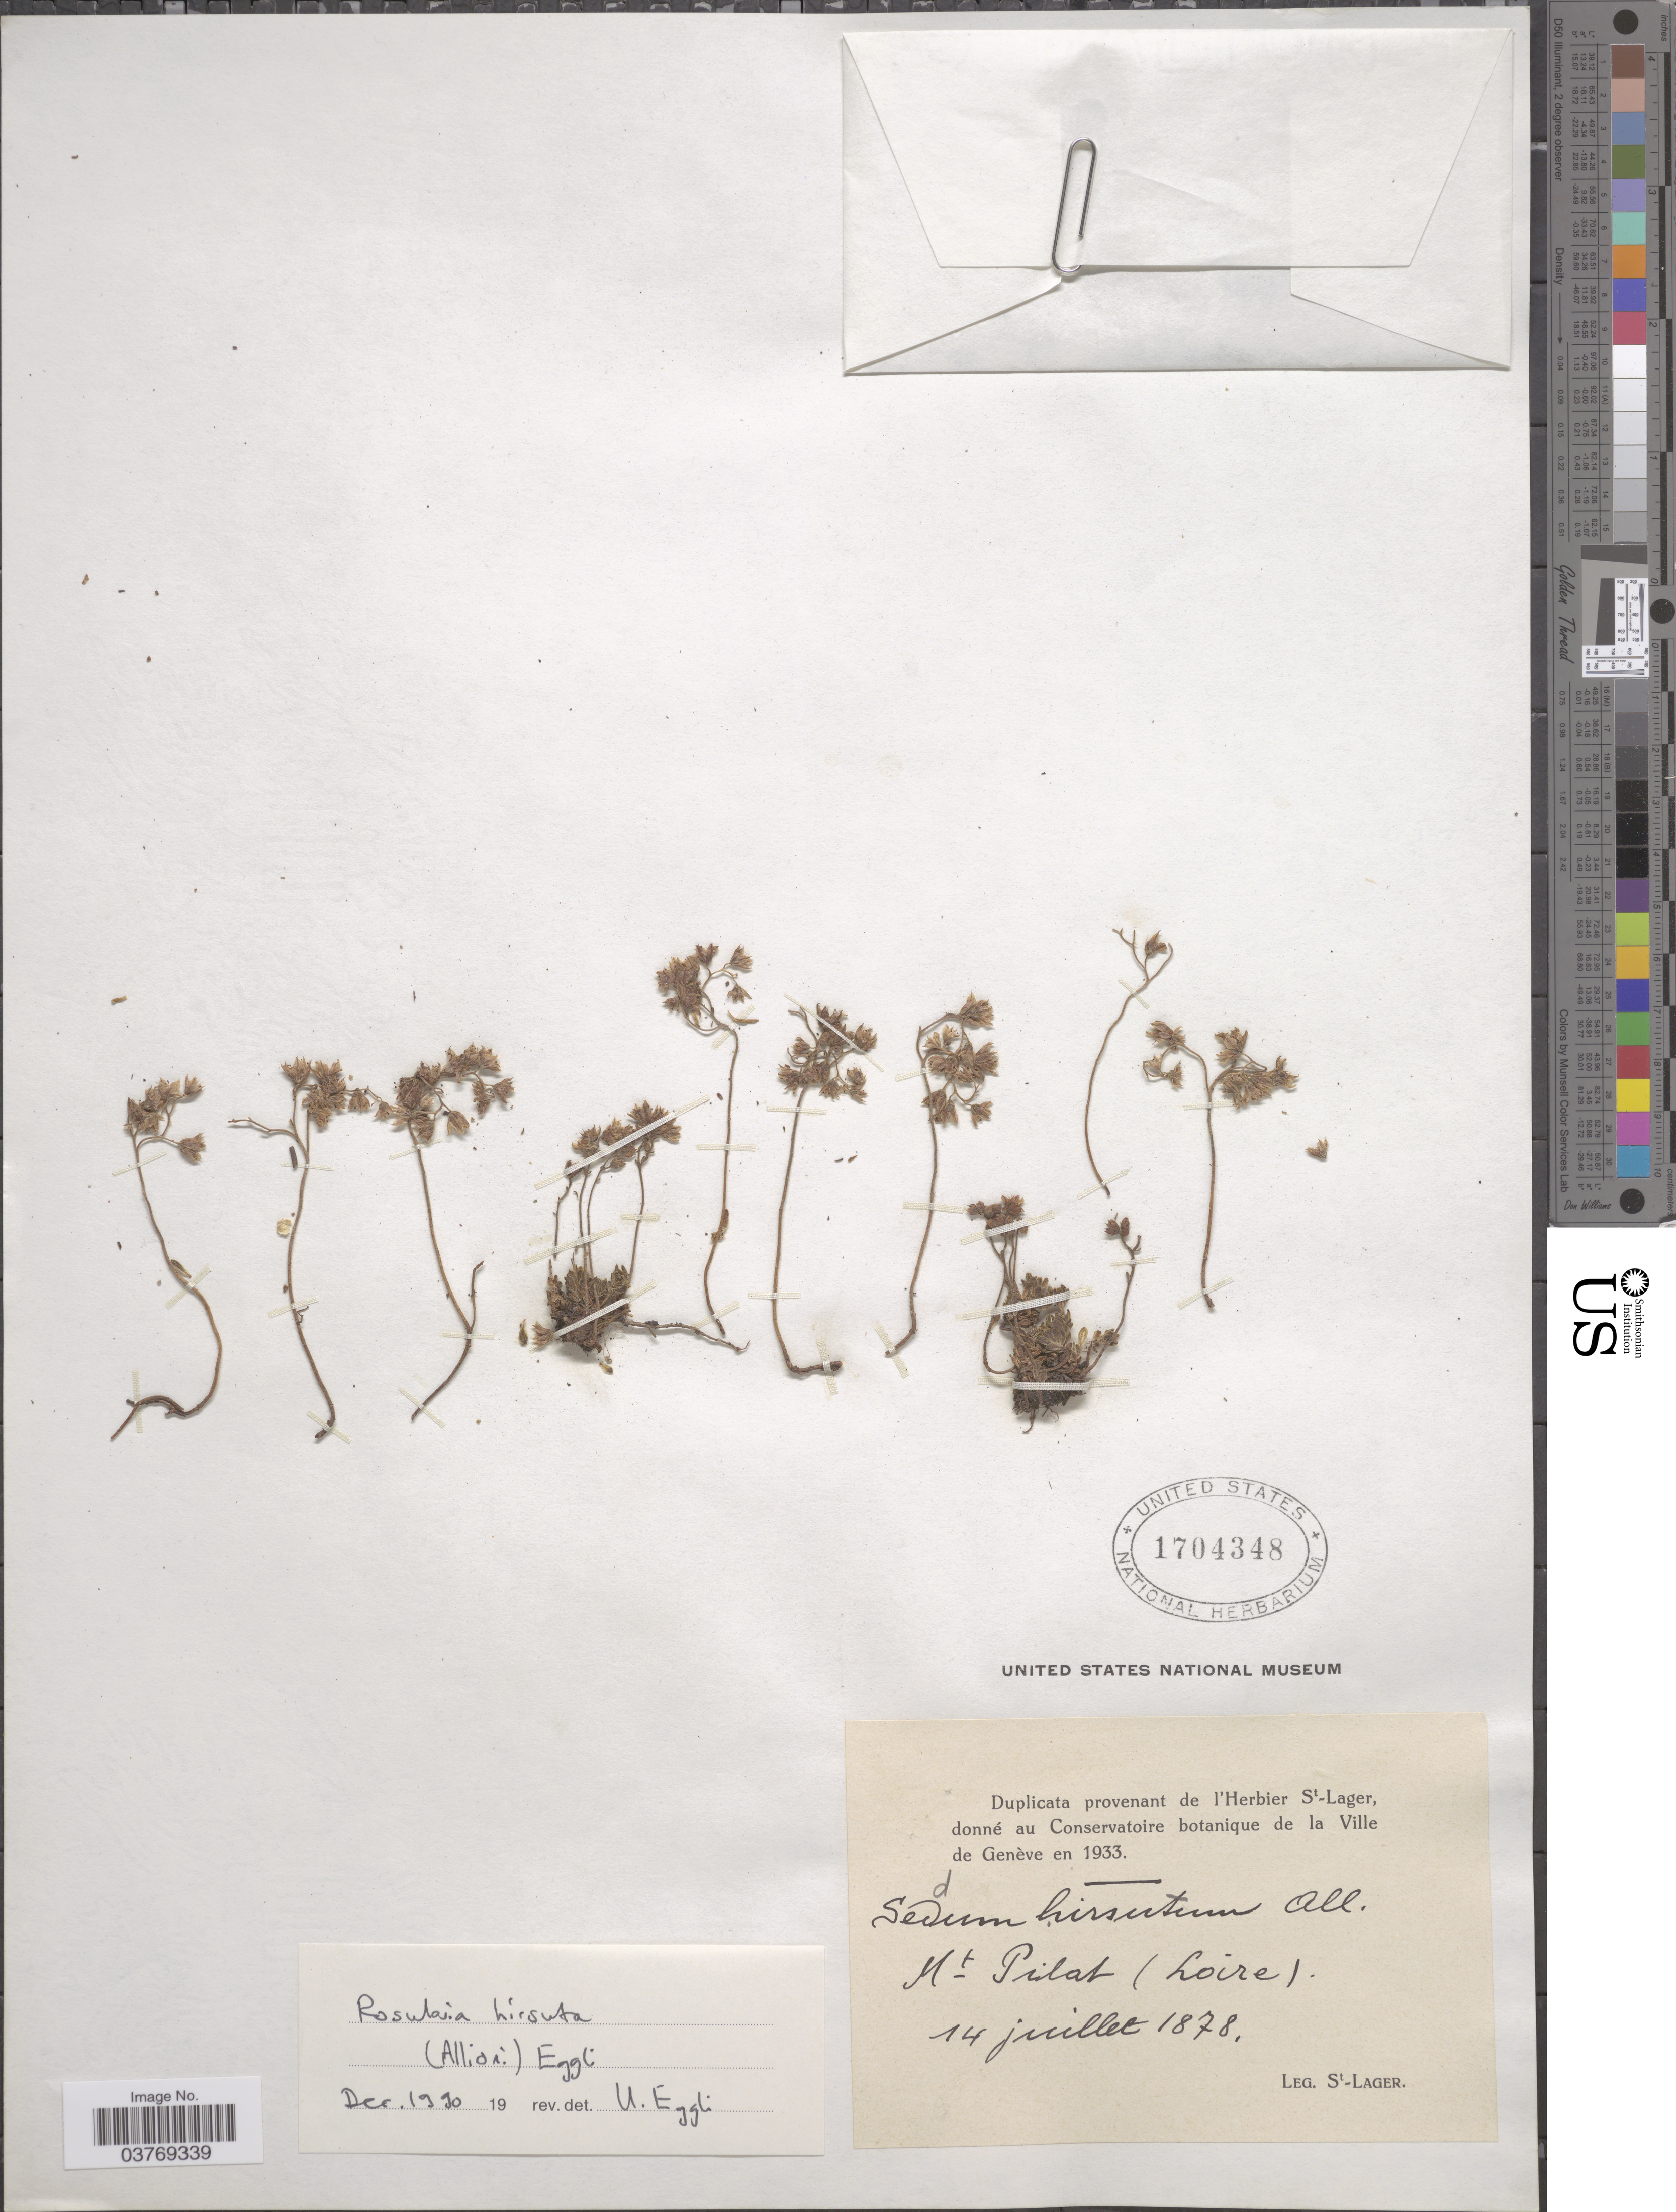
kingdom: Plantae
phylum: Tracheophyta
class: Magnoliopsida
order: Saxifragales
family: Crassulaceae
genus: Rosularia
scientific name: Rosularia hirsuta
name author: (All.) Eggli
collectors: -. St. Lager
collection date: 1878-07-14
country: France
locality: Mt Pilat (Loire).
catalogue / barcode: US 1704348